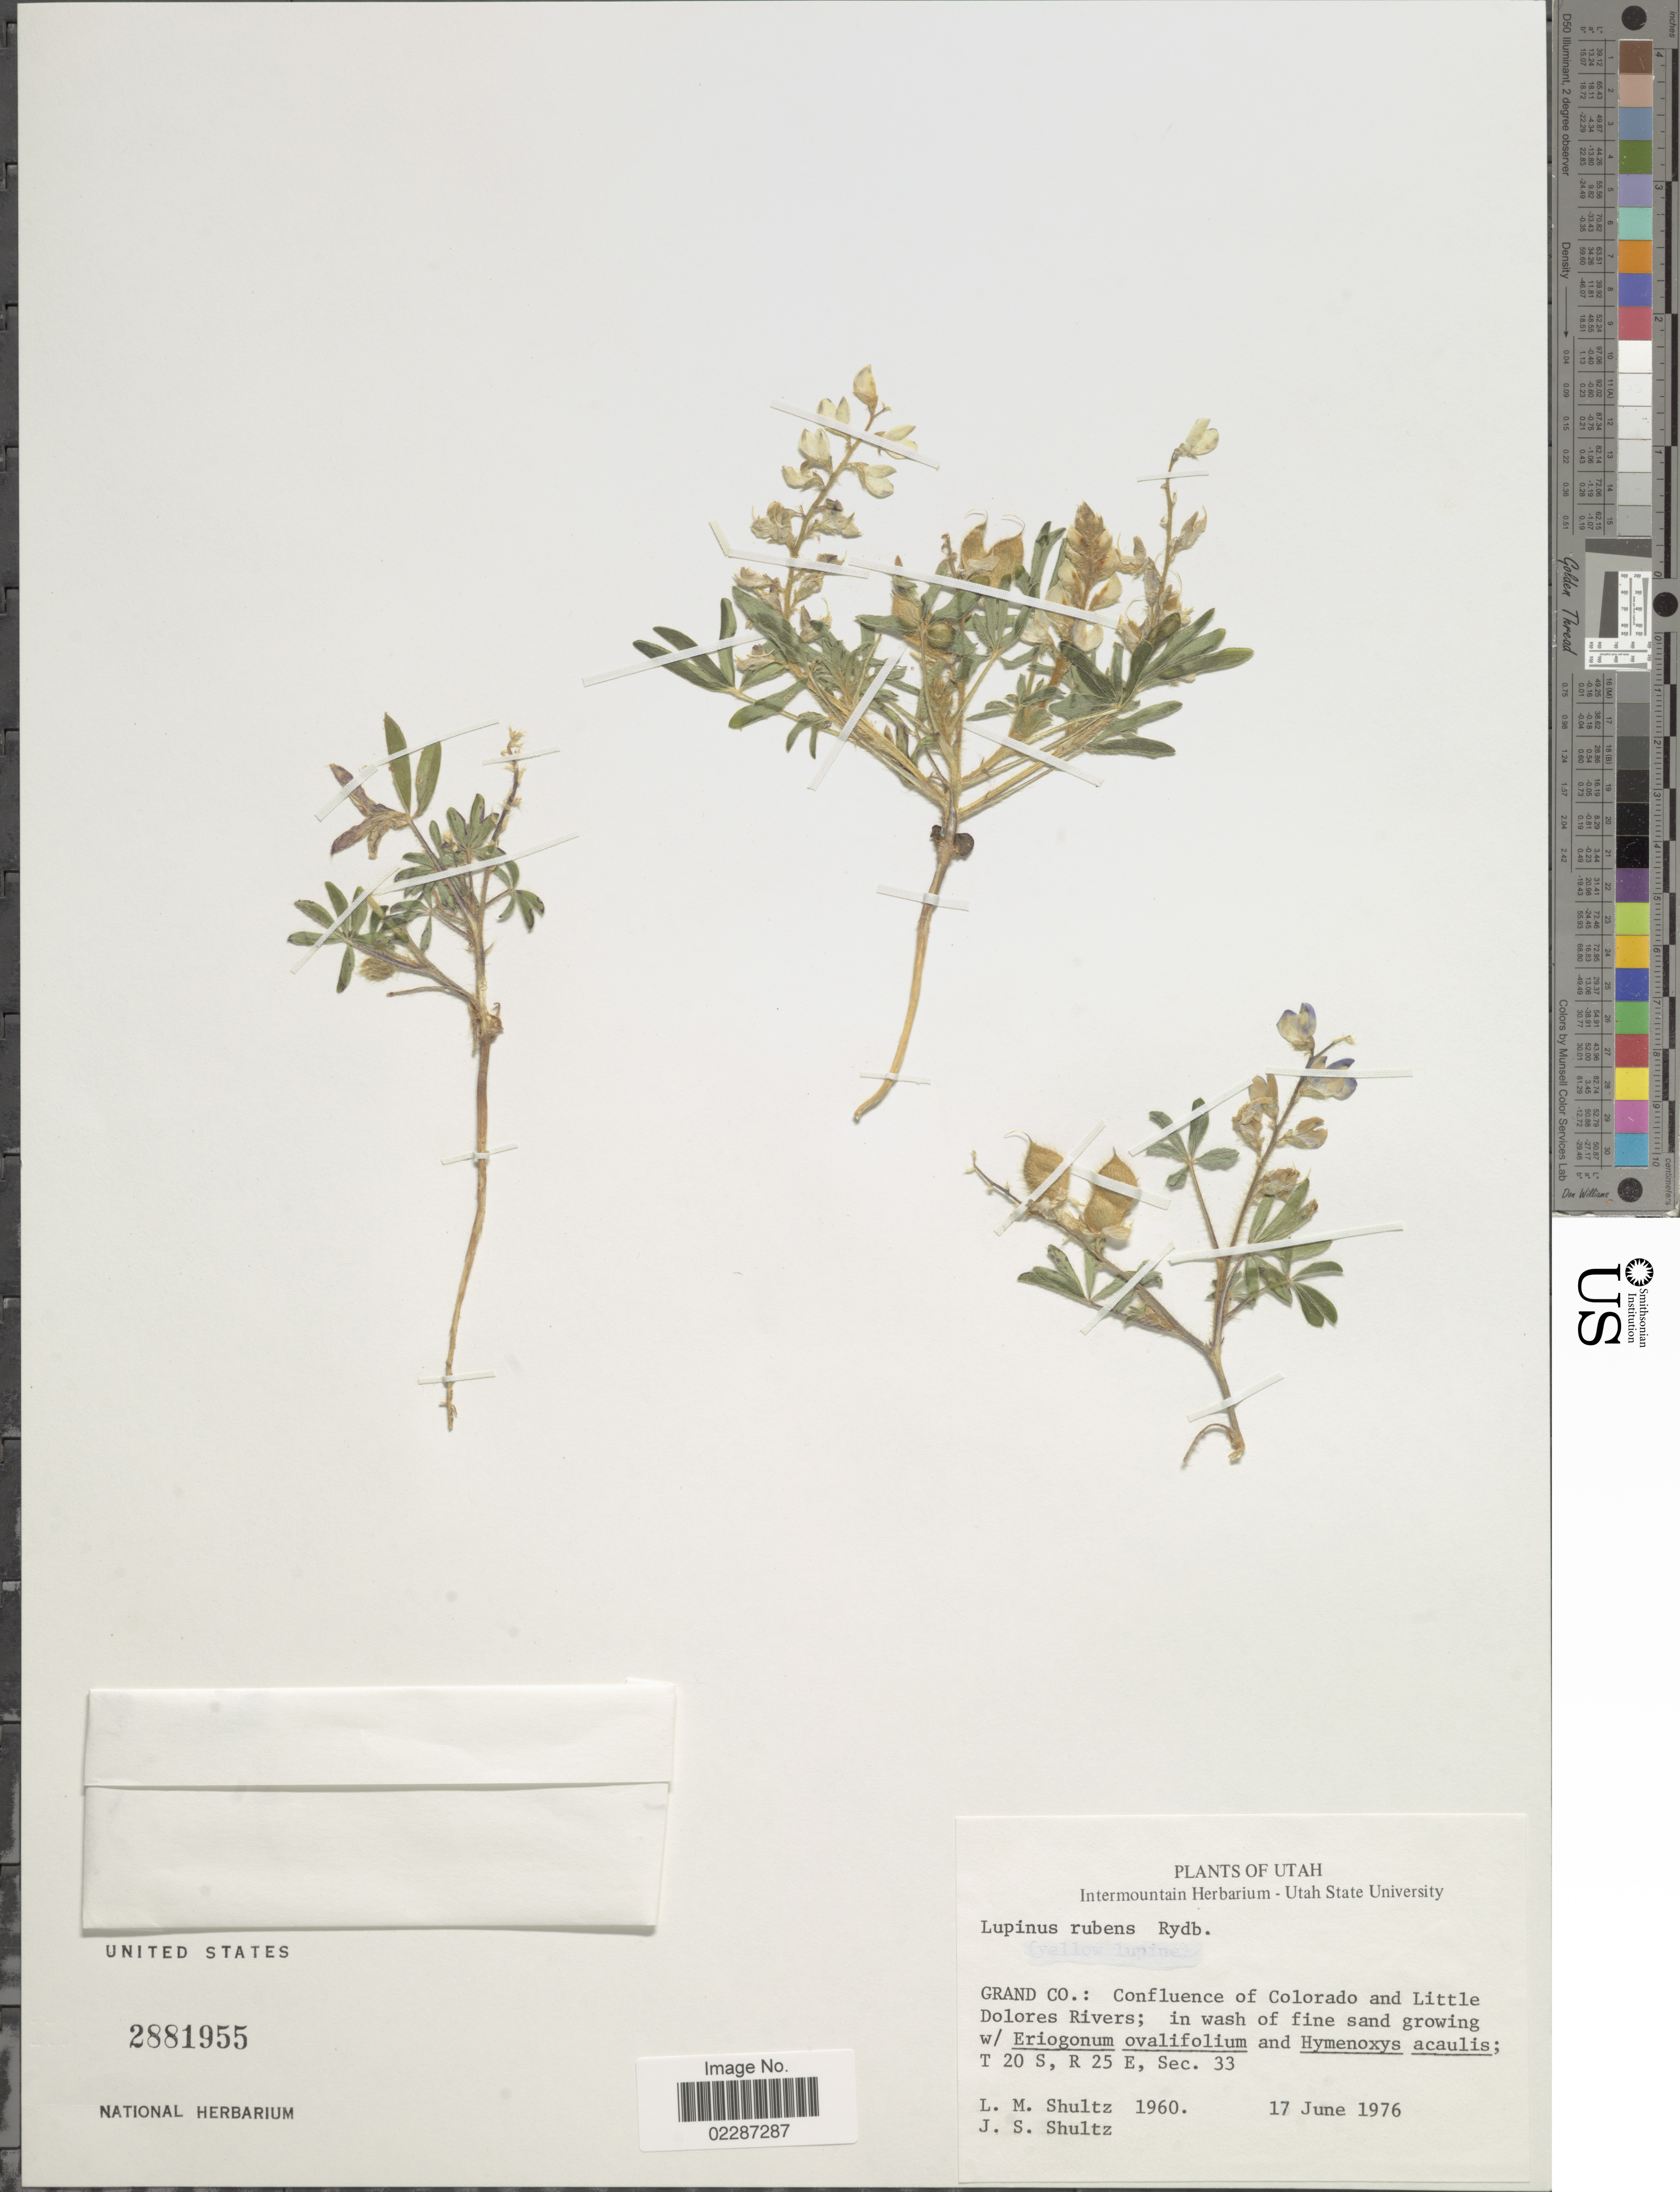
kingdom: Plantae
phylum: Tracheophyta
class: Magnoliopsida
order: Fabales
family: Fabaceae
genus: Lupinus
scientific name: Lupinus pusillus subsp. rubens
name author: (Rydb.) D.B. Dunn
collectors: L. Schultz & J. Schultz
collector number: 1960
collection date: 1976-06-17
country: United States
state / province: Utah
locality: Grand Co.: Confluence of Colorado and Little Dolores Rivers, T20S, R25R, Sec. 33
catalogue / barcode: US 2881955